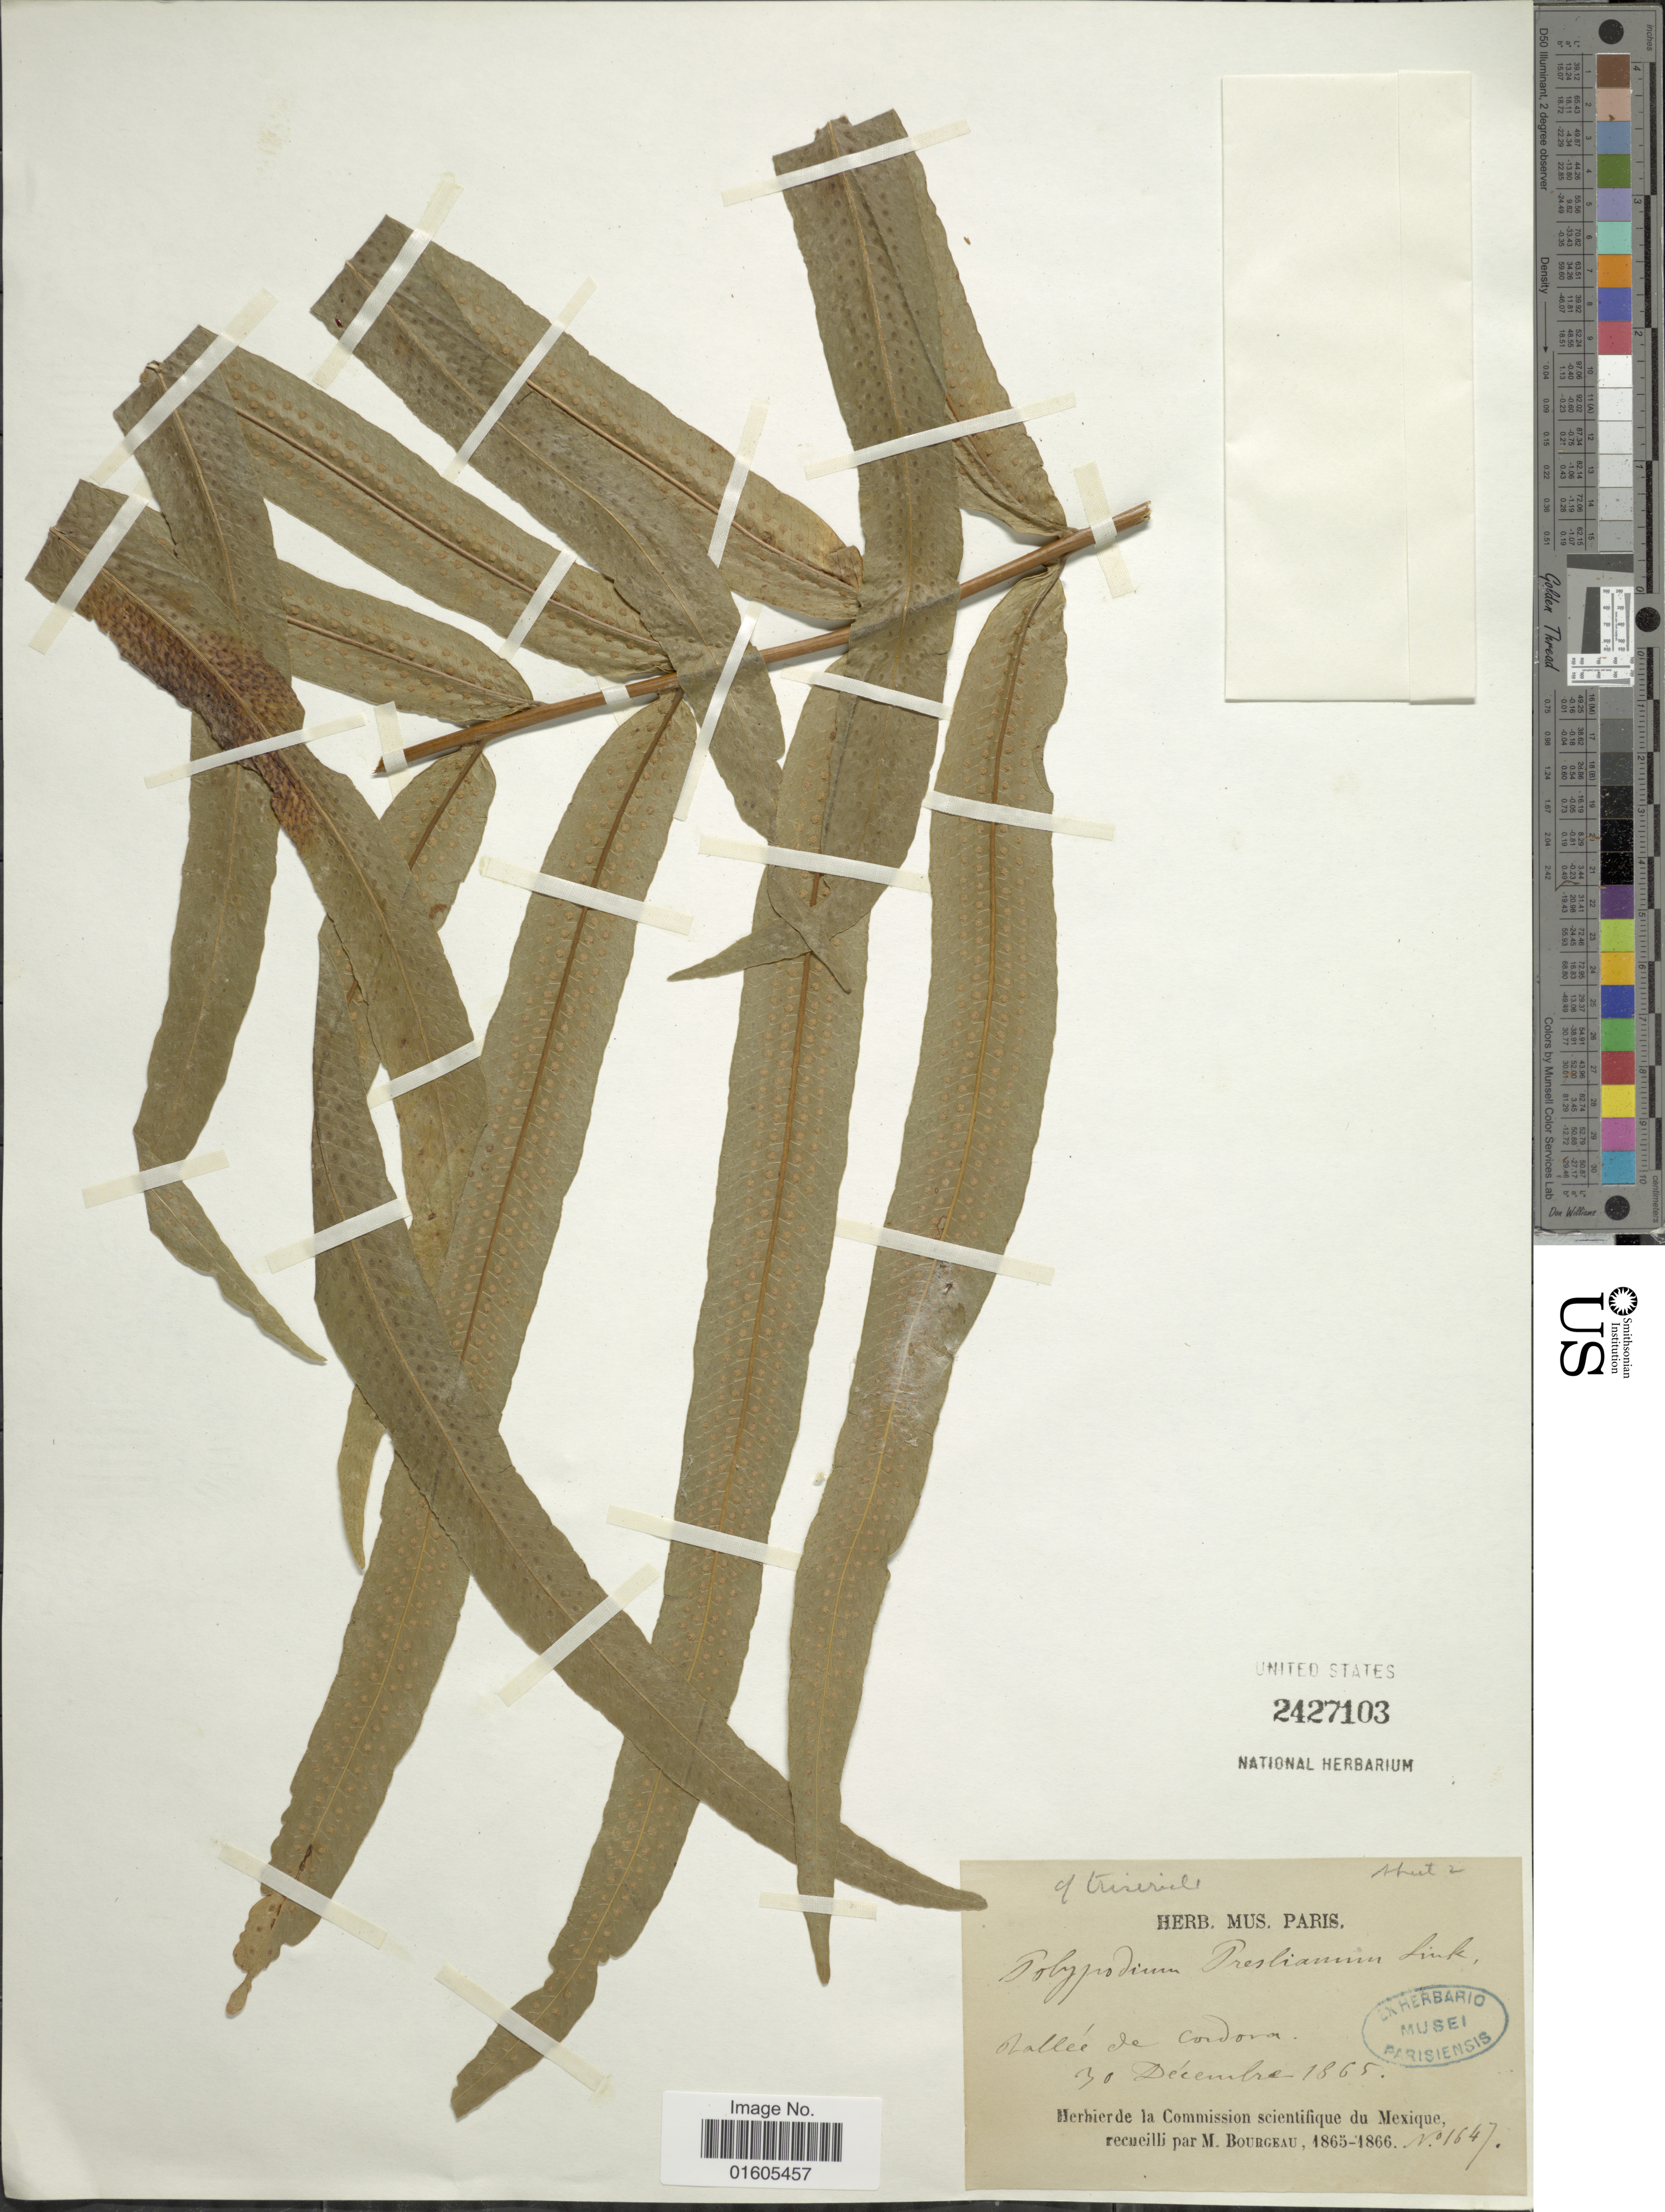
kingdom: Plantae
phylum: Tracheophyta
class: Polypodiopsida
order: Polypodiales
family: Polypodiaceae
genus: Serpocaulon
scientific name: Serpocaulon triseriale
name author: (Sw.) A.R. Sm.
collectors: M. Bourgeau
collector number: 1647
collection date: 1865-12-30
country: Mexico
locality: Vallée de Cordoba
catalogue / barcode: US 2427103